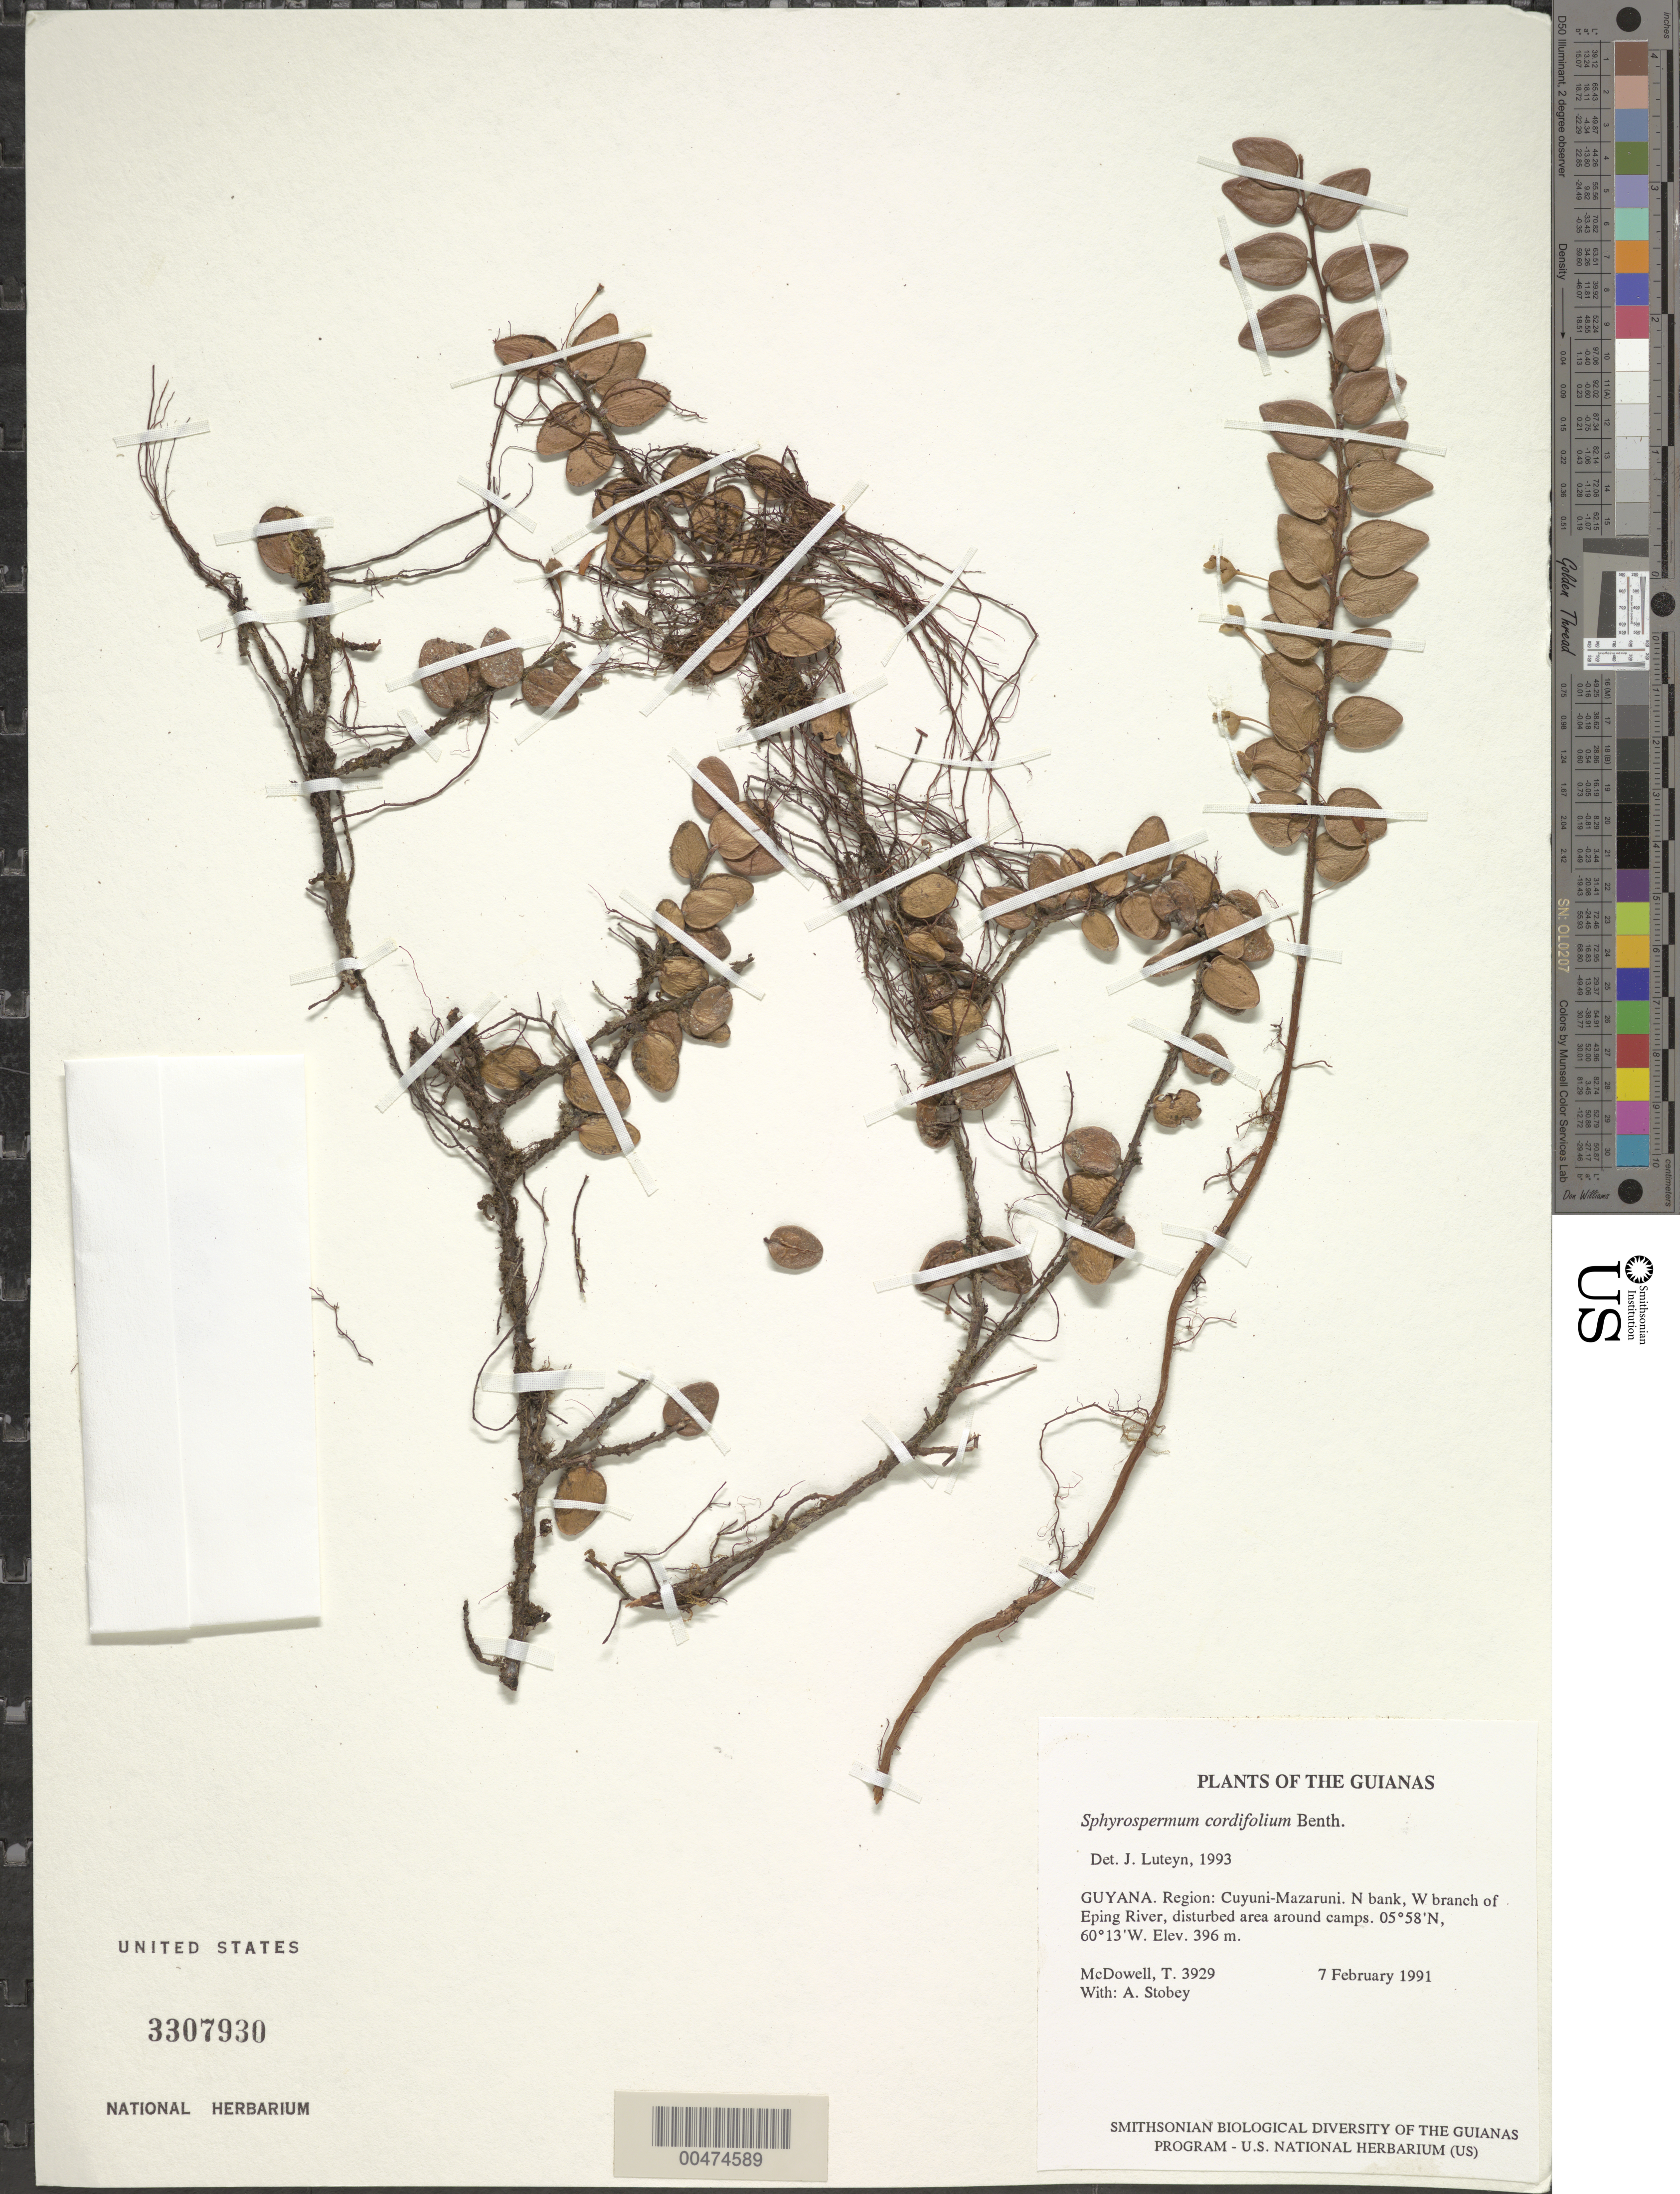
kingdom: Plantae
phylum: Tracheophyta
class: Magnoliopsida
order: Ericales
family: Ericaceae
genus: Sphyrospermum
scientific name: Sphyrospermum cordifolium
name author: Benth.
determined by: Luteyn, J. L.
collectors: T. McDowell & A. Stobey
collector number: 3929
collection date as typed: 7 February 1991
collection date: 1991-02-07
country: Guyana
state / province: Cuyuni-Mazaruni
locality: N bank, W branch of Eping River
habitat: Disturbed area around camps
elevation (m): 396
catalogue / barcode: US 3307930